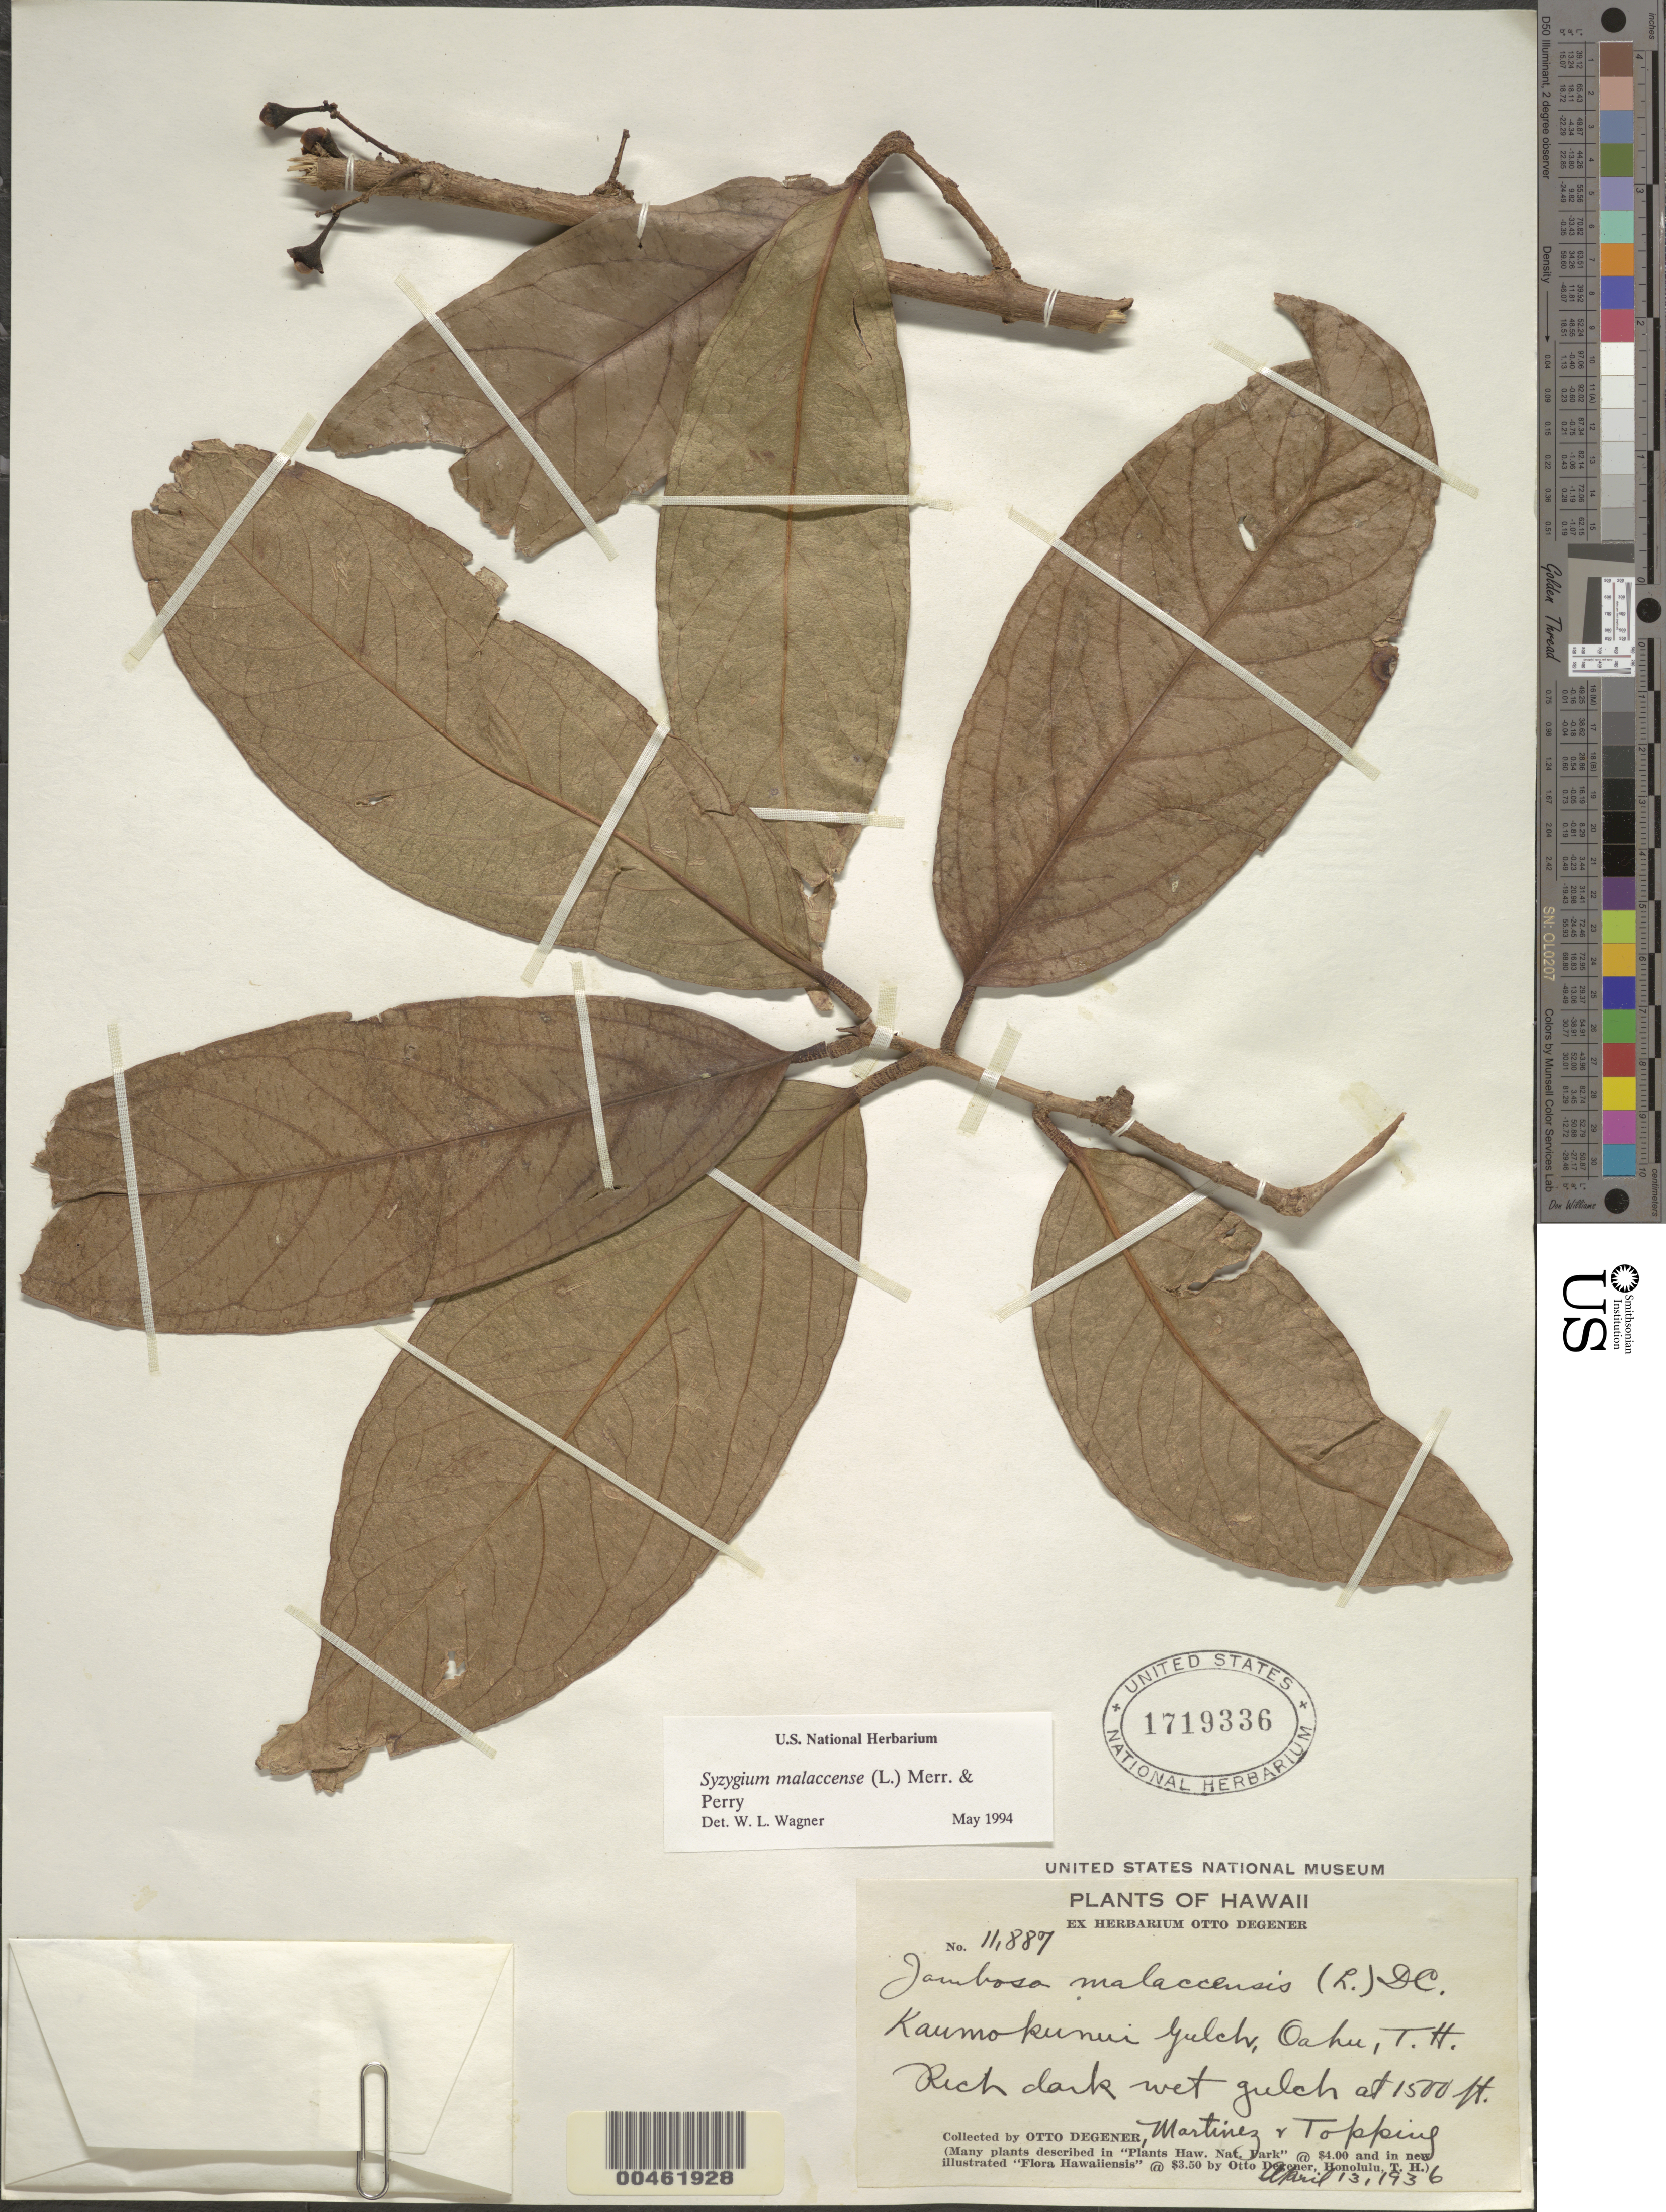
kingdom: Plantae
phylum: Tracheophyta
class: Magnoliopsida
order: Myrtales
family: Myrtaceae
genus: Syzygium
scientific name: Syzygium malaccense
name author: (L.) Merr. & L.M. Perry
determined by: Wagner, W. L., (BOT), Smithsonian Institution - National Museum of Natural History (UNITED STATES)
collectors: O. Degener, -- Martinez & D. L. Topping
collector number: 11887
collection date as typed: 13 Apr 1936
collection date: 1936-04-13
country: United States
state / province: Hawaii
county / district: Honolulu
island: Oahu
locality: Kaumokunui Gulch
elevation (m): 457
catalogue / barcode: US 1719336